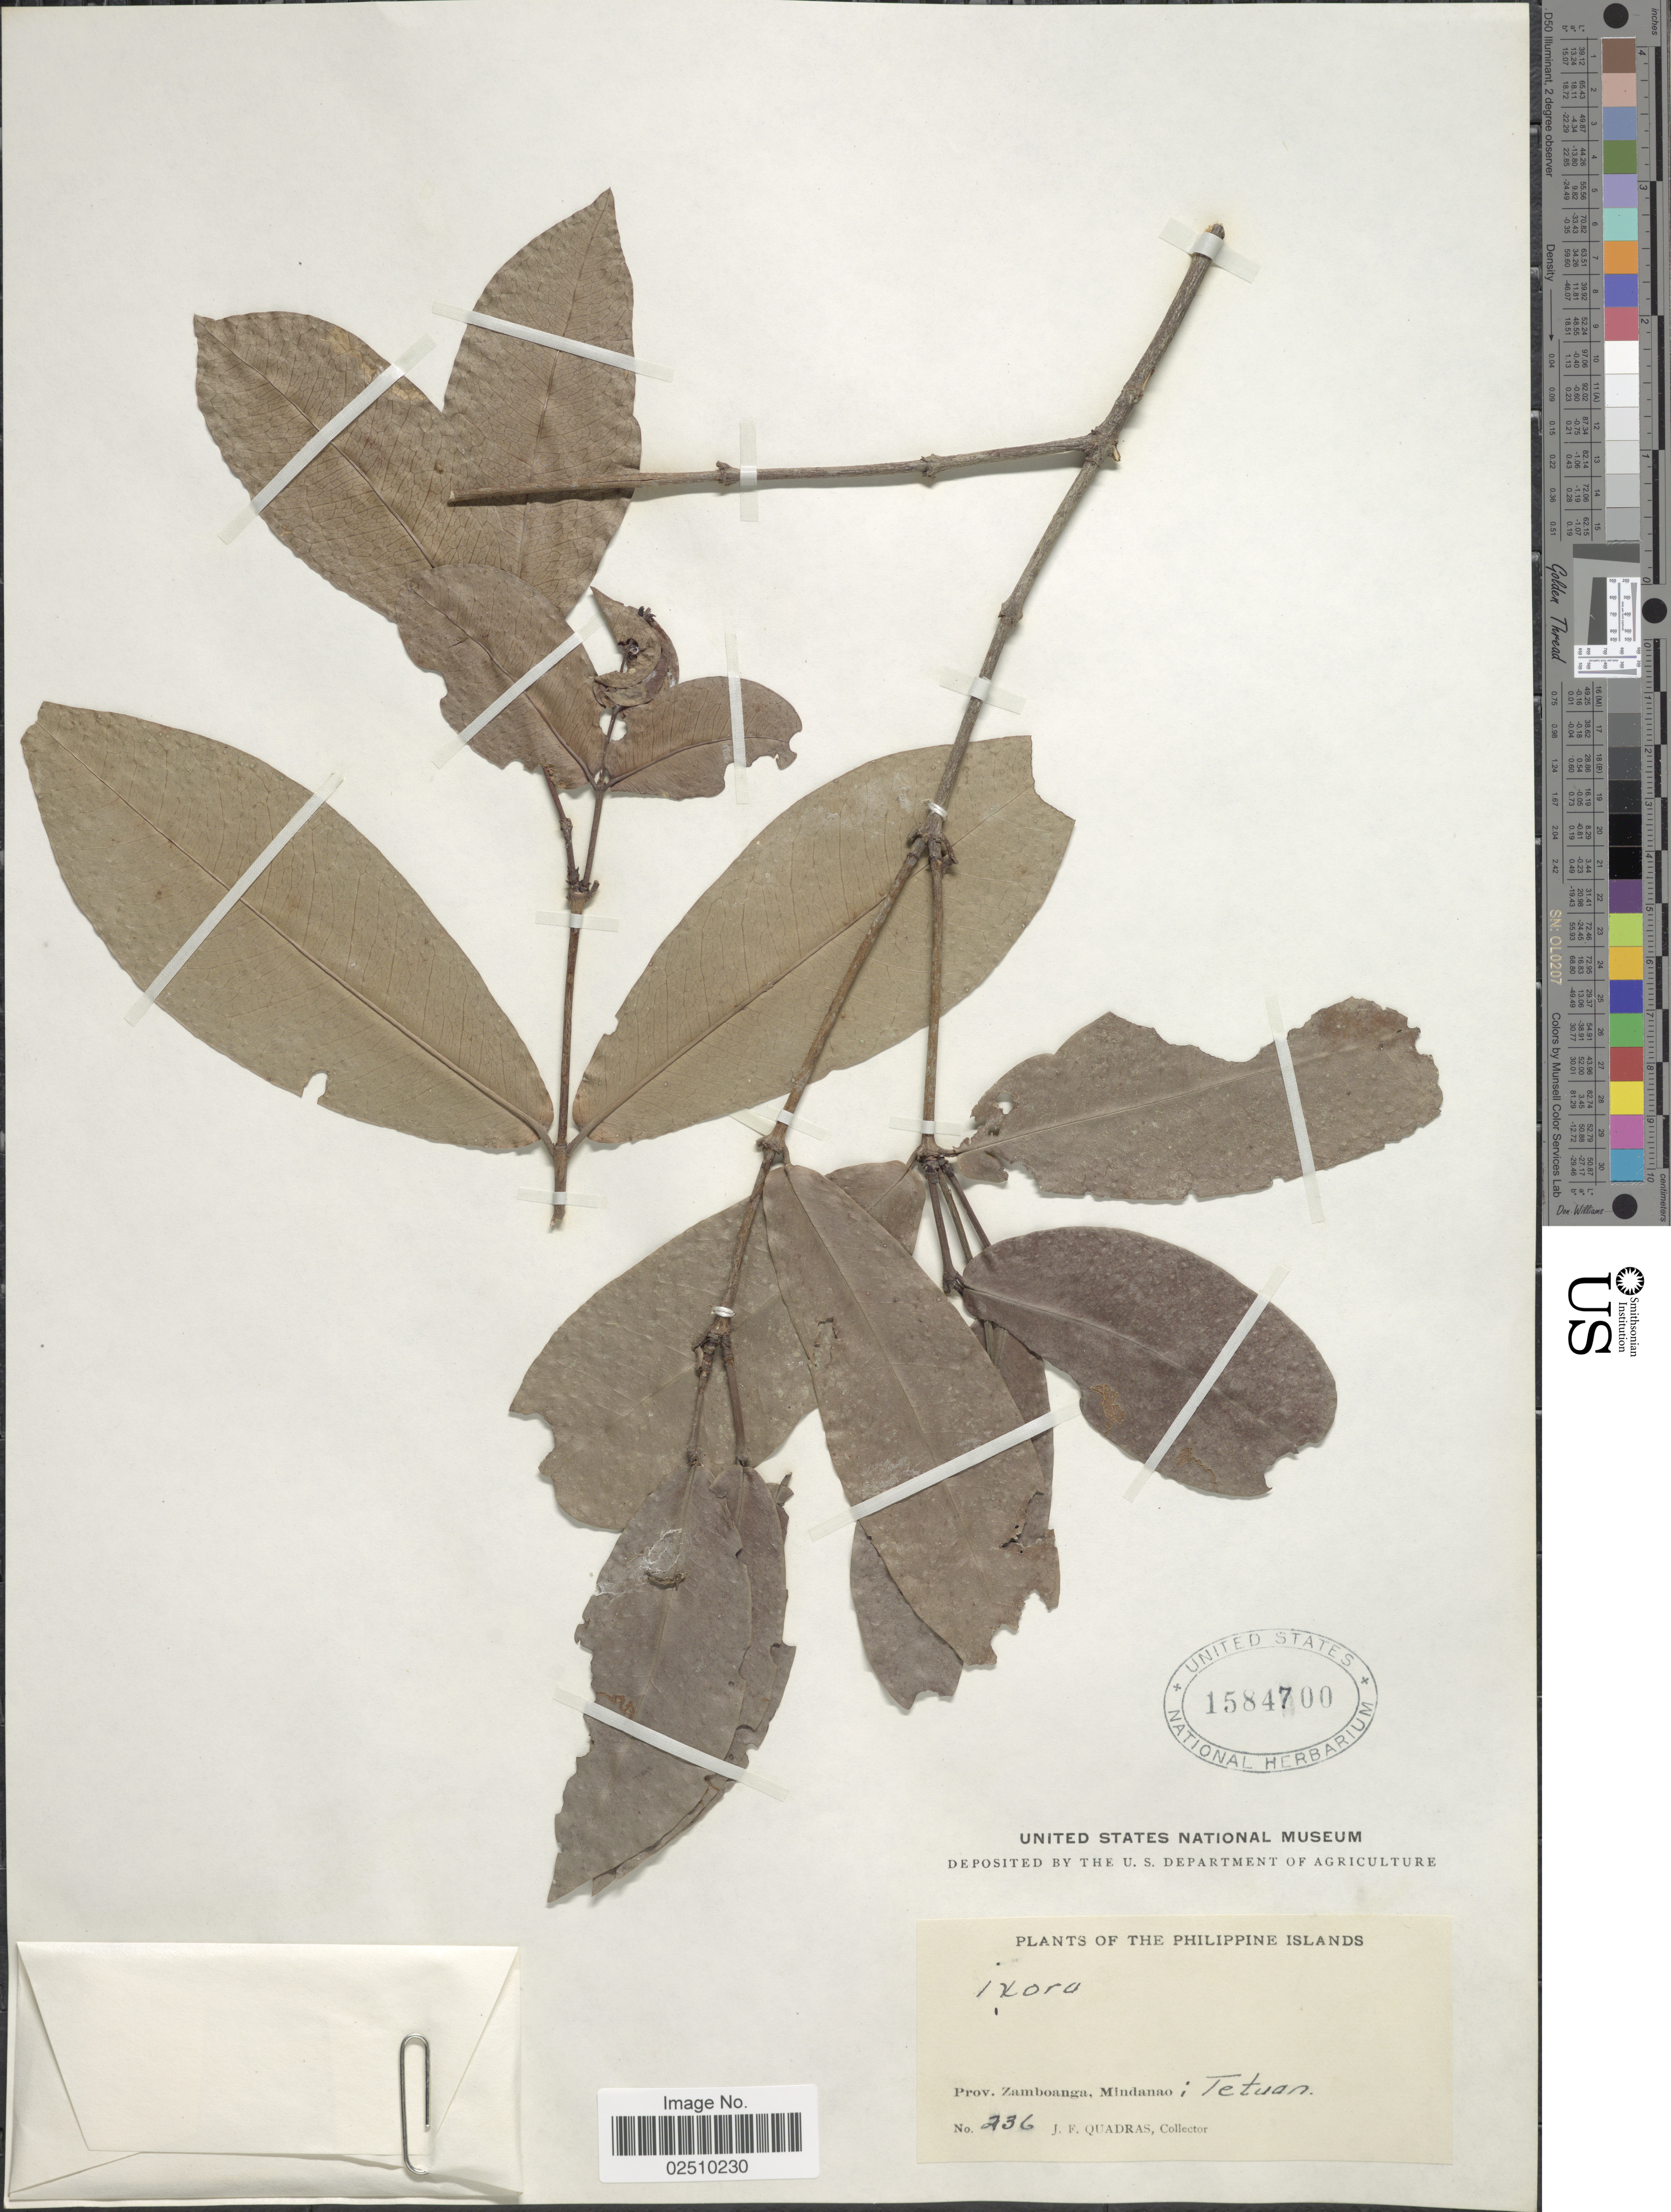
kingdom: Plantae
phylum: Tracheophyta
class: Magnoliopsida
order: Gentianales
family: Rubiaceae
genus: Ixora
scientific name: Ixora sp.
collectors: J. Quadras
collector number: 236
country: Philippines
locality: Philippine Islands. Prov. Zamboanga, Mindanao; Tetuan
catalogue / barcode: US 1584700